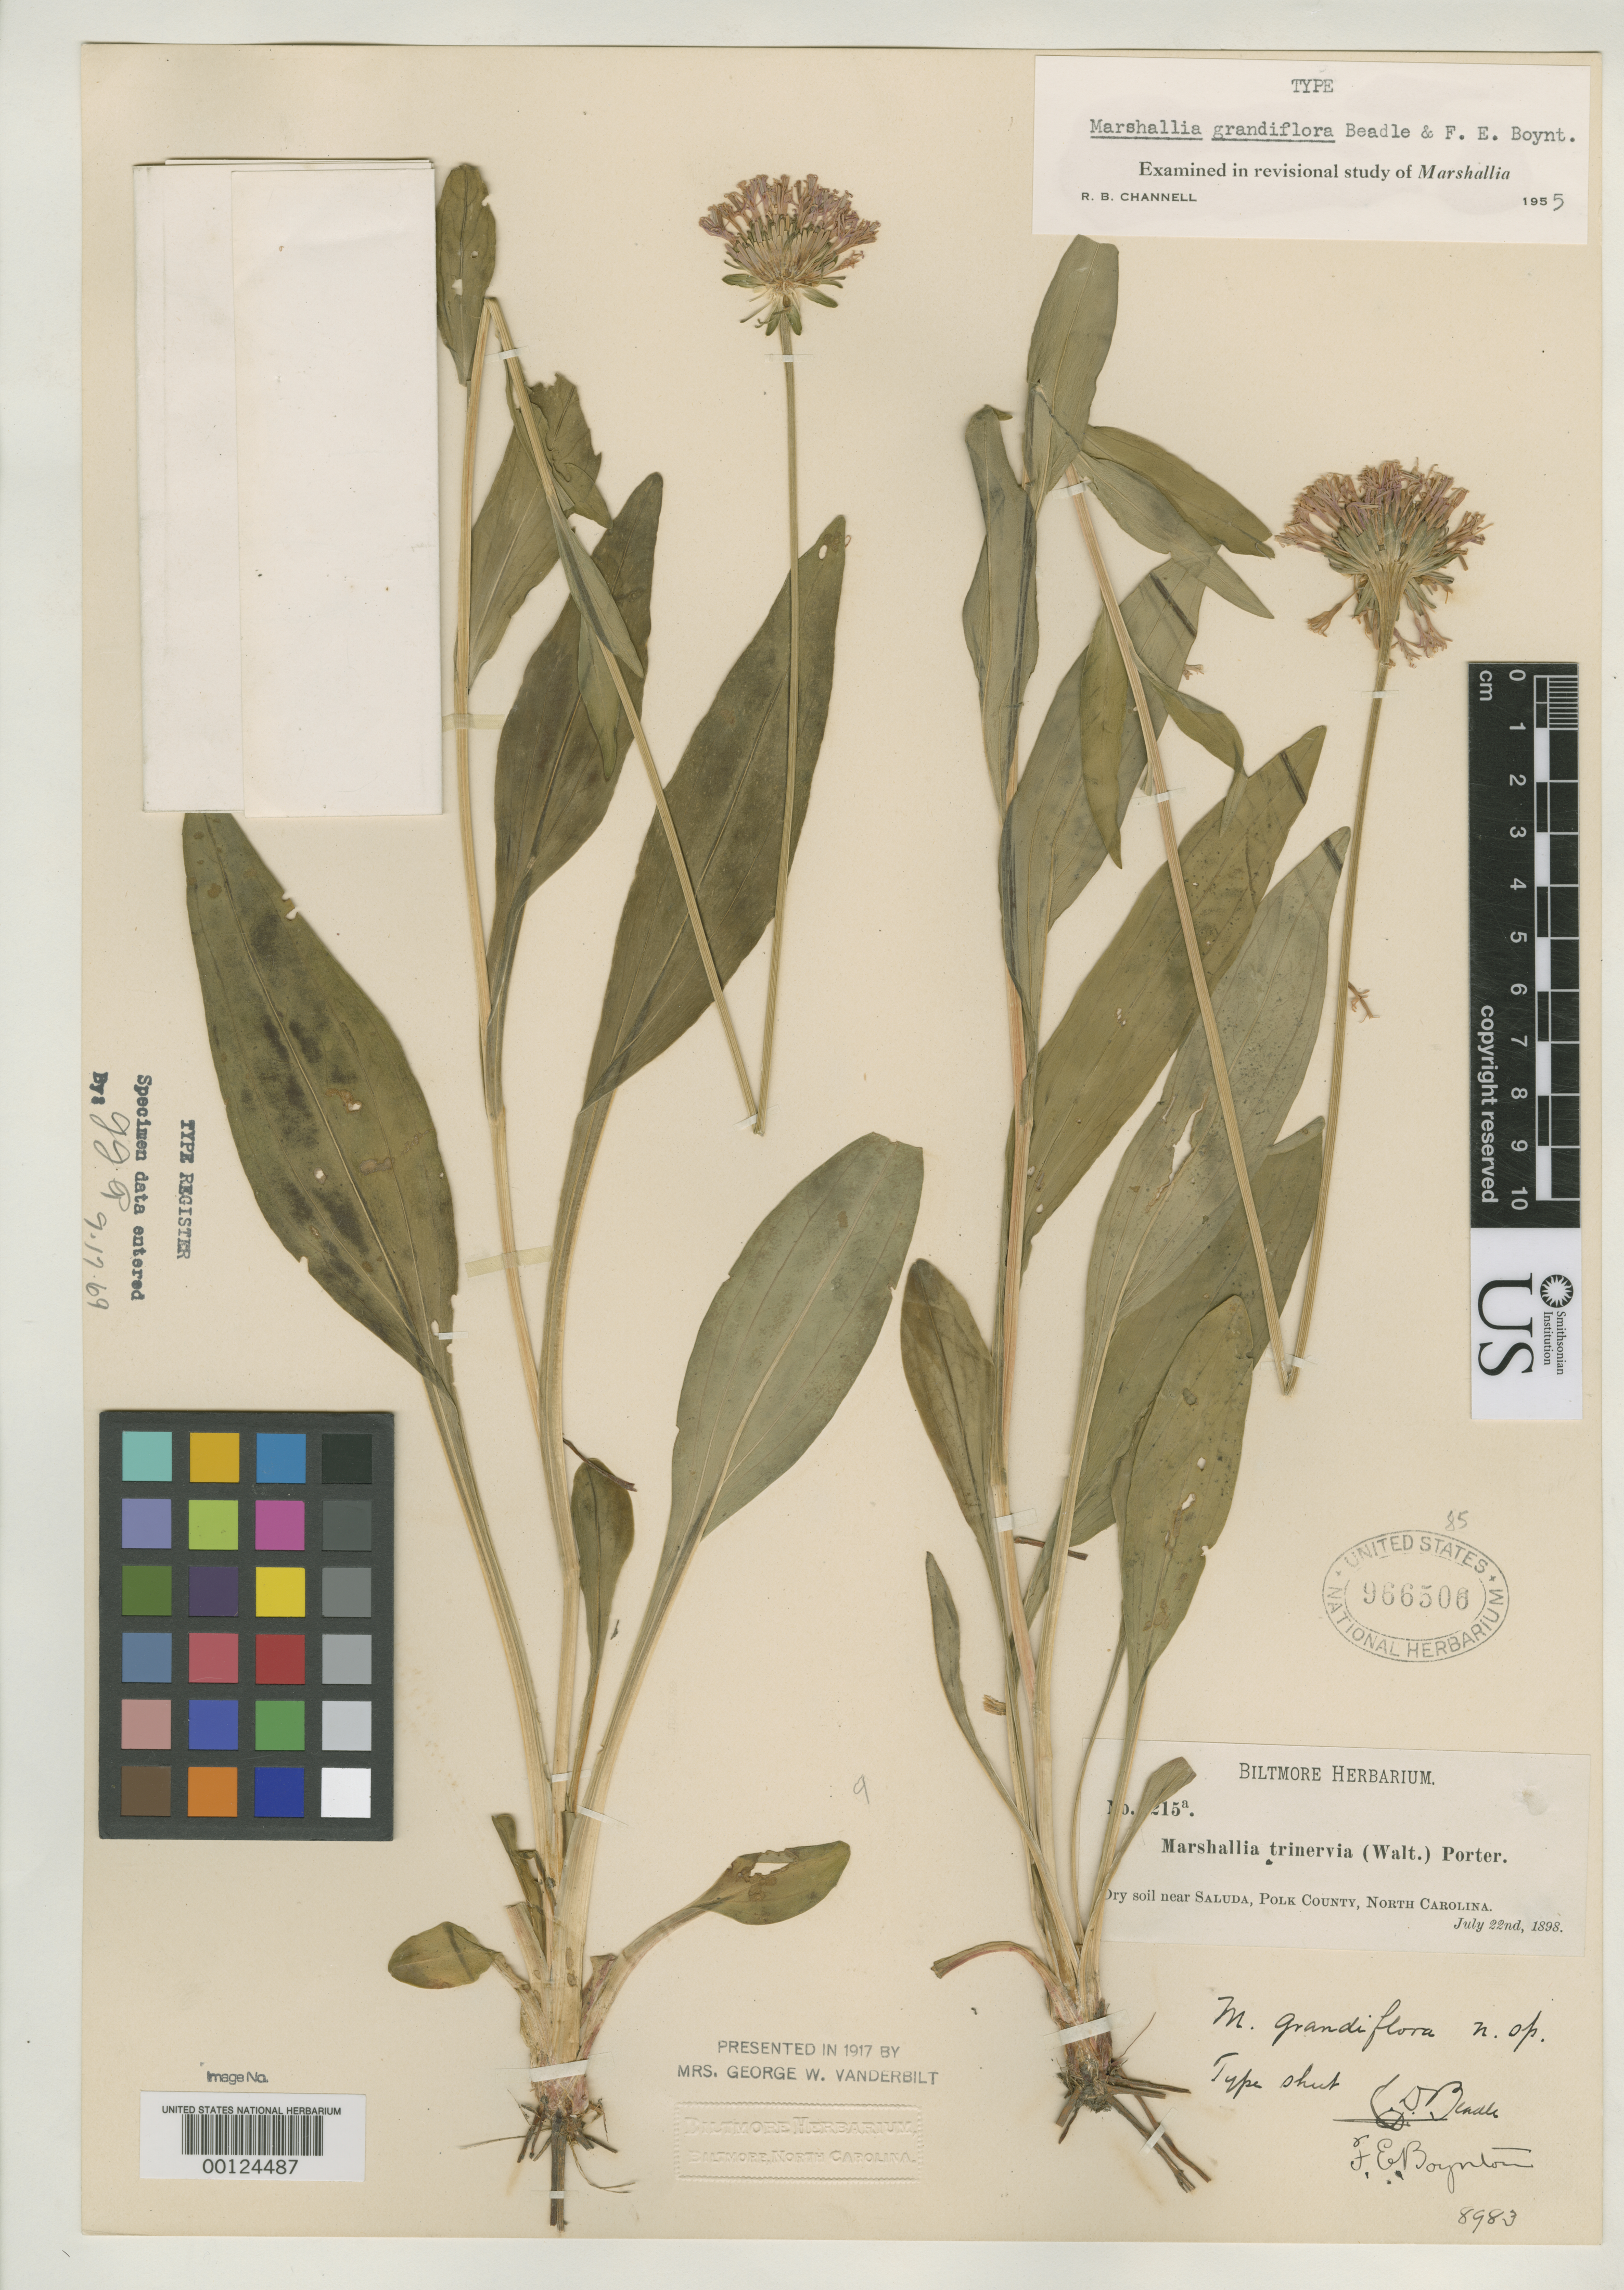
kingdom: Plantae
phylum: Tracheophyta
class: Magnoliopsida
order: Asterales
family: Asteraceae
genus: Marshallia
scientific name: Marshallia grandiflora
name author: Beadle & F.E. Boynton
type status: Isotype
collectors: ex herb. Biltmore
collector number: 4215 a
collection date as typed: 22 Jul 1898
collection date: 1898-07-22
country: United States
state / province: North Carolina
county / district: Polk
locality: Near Saluda.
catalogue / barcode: US 966506